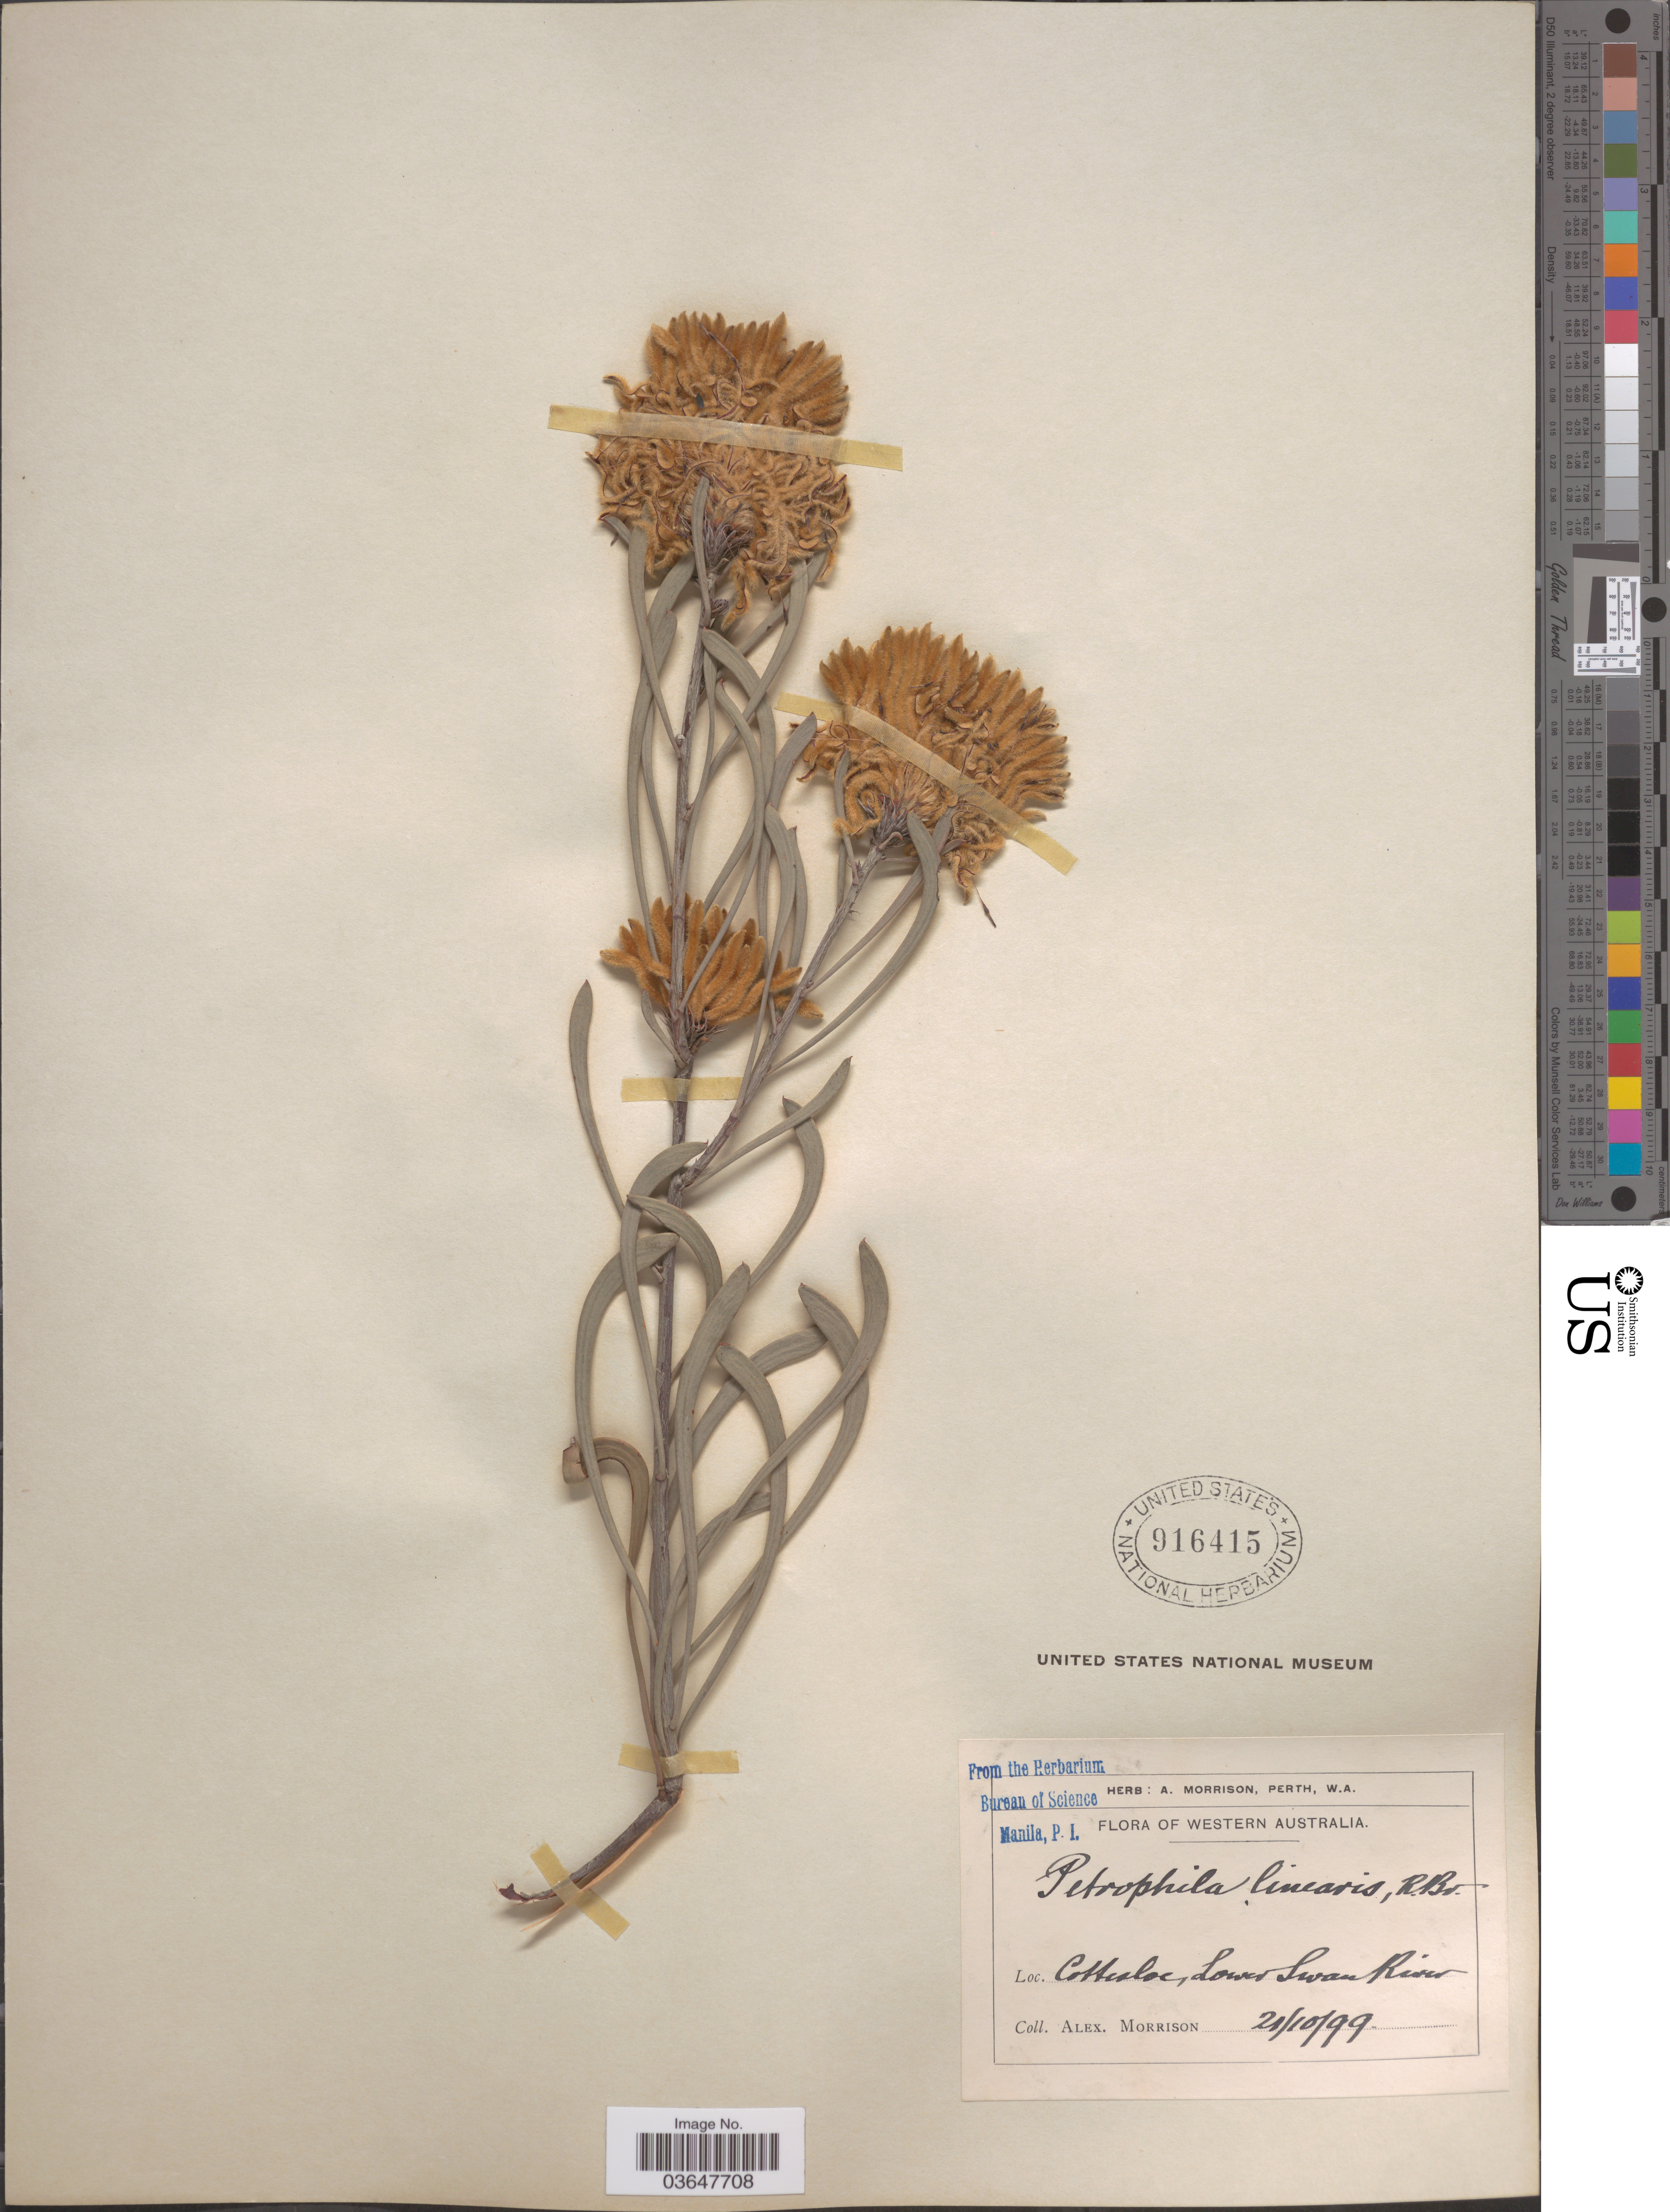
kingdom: Plantae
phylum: Tracheophyta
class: Magnoliopsida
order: Proteales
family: Proteaceae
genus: Petrophile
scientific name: Petrophile linearis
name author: R. Br.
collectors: A. Morrison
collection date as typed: Transcribed d/m/y: 21/10/99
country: Australia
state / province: Western Australia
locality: Cottesloe, Lower Swan River.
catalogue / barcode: US 916415